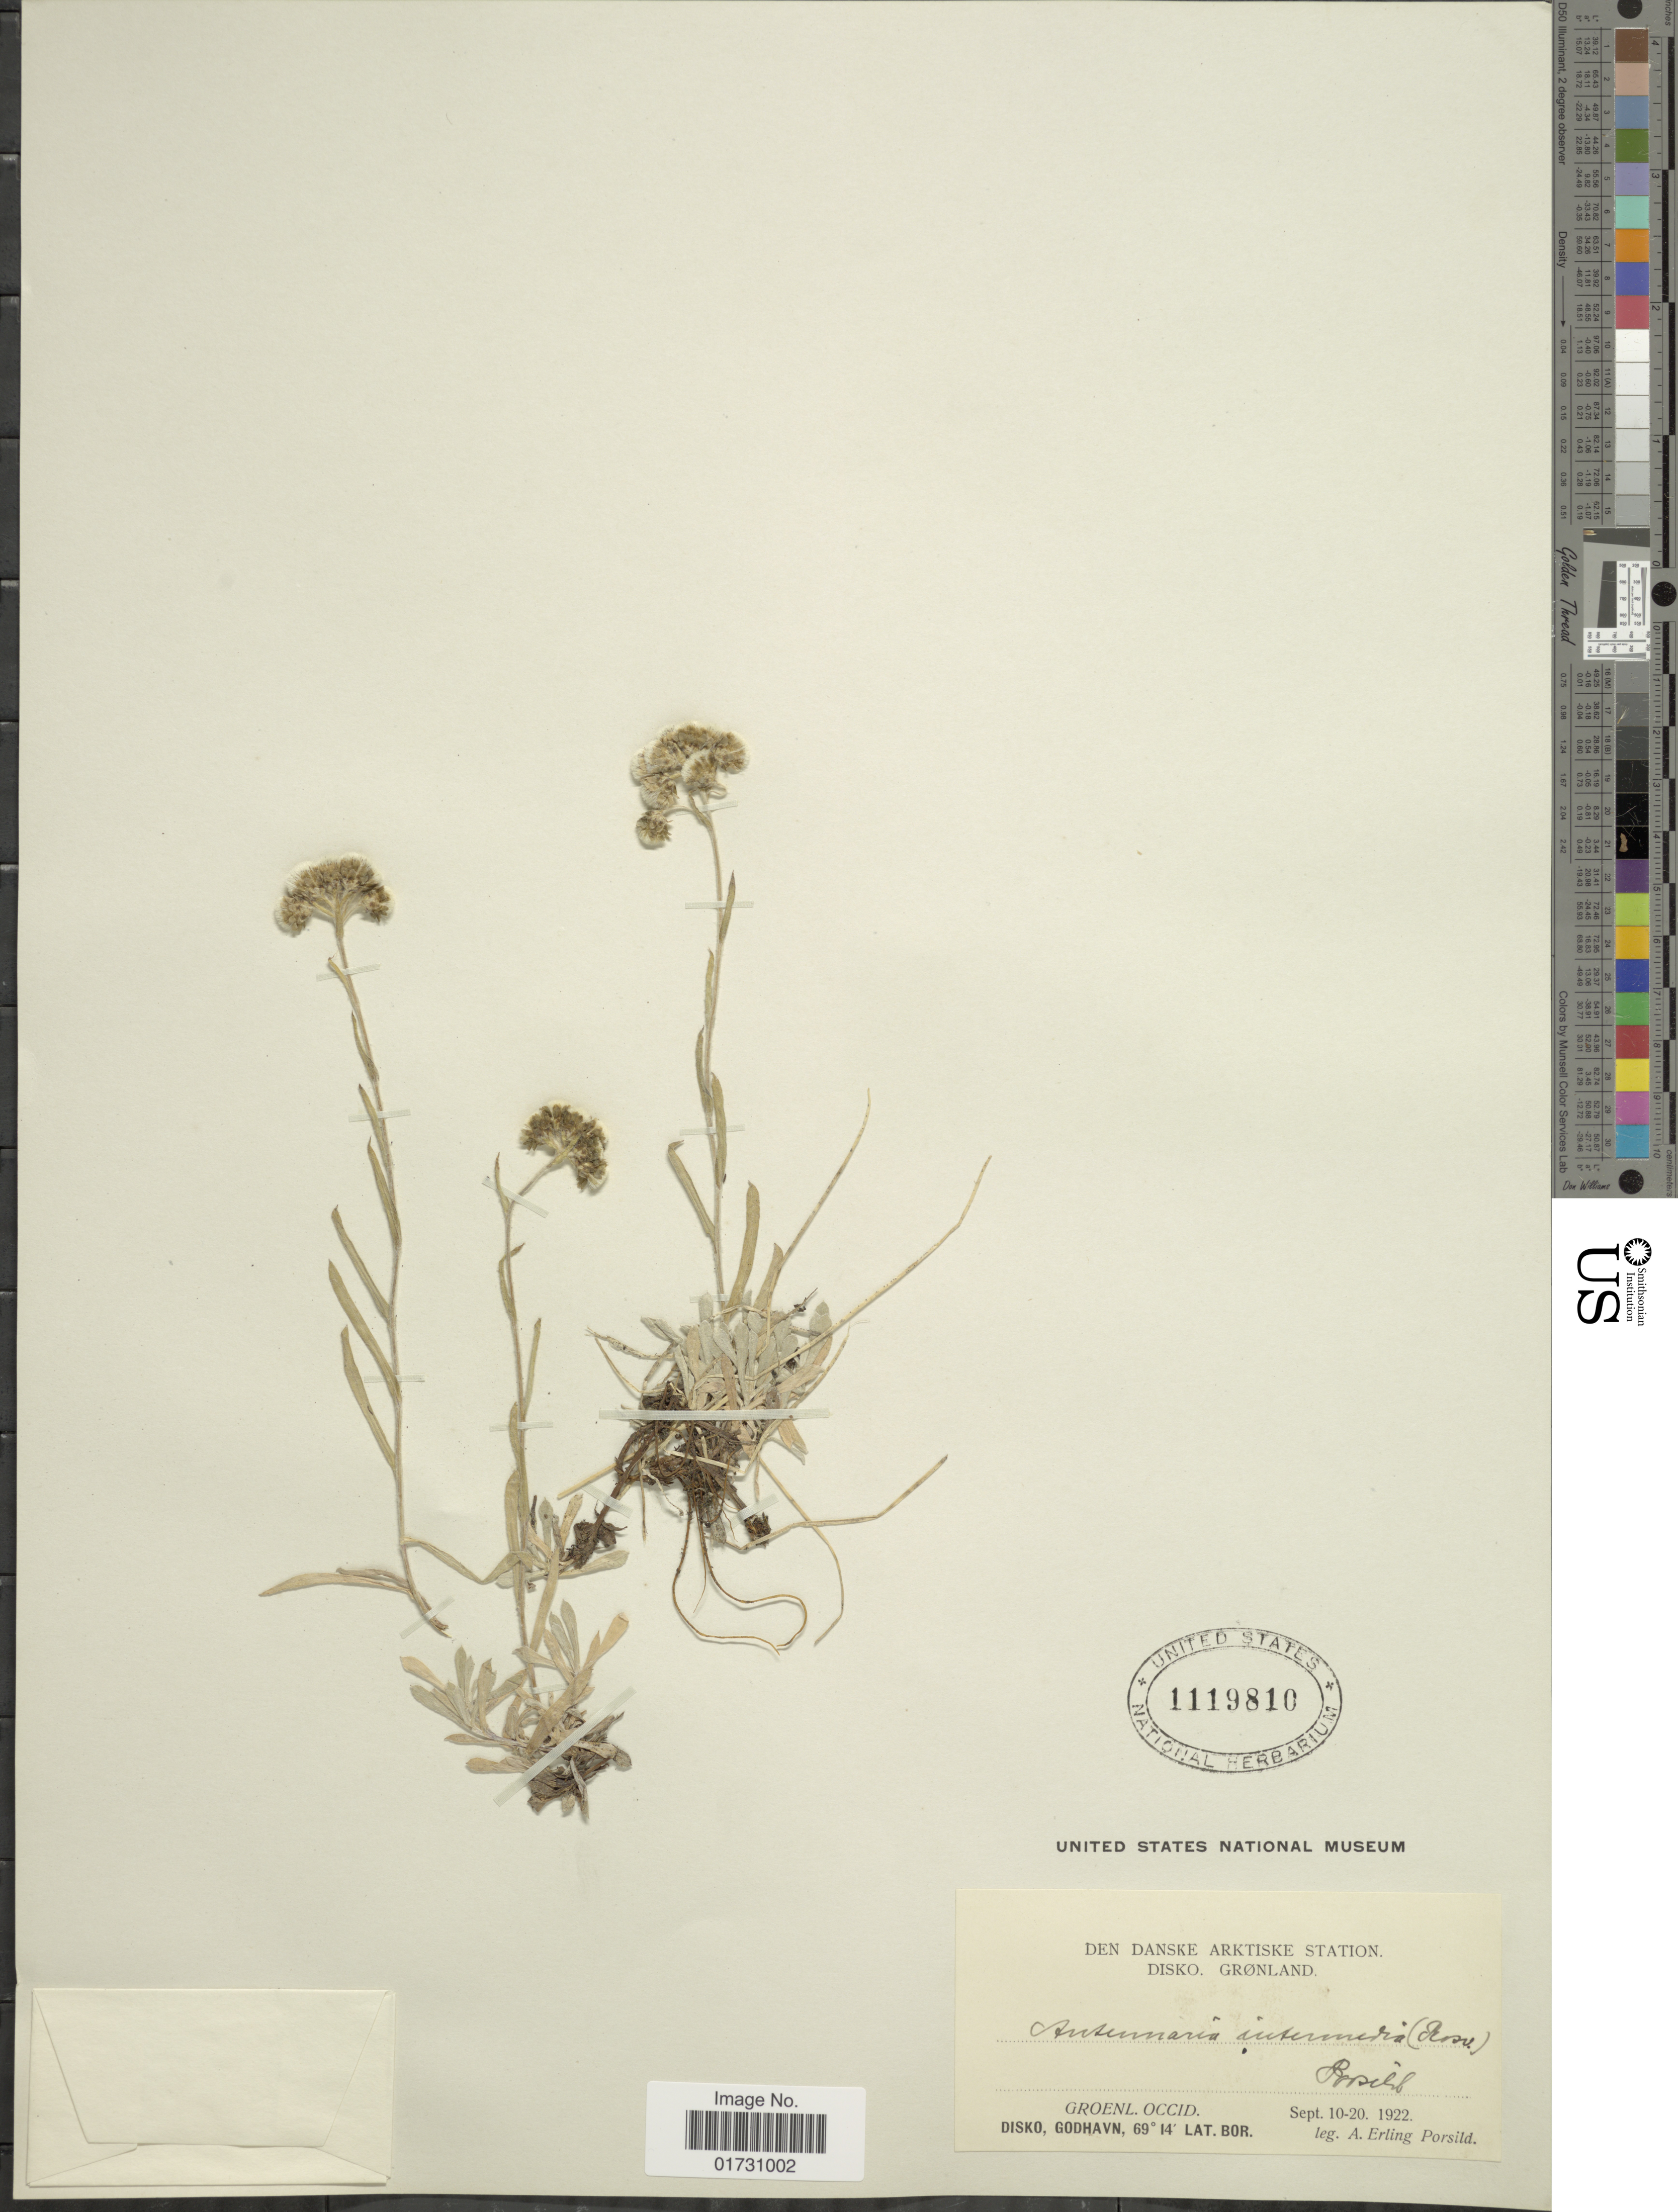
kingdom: Plantae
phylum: Tracheophyta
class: Magnoliopsida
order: Asterales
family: Asteraceae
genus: Antennaria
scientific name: Antennaria intermedia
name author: (Rosenv.) Porsild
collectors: A. E. Porsild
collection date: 1922-09-10/1922-09-20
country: Greenland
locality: Groenl. Occid, Disko, Godhavn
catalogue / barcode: US 1119810